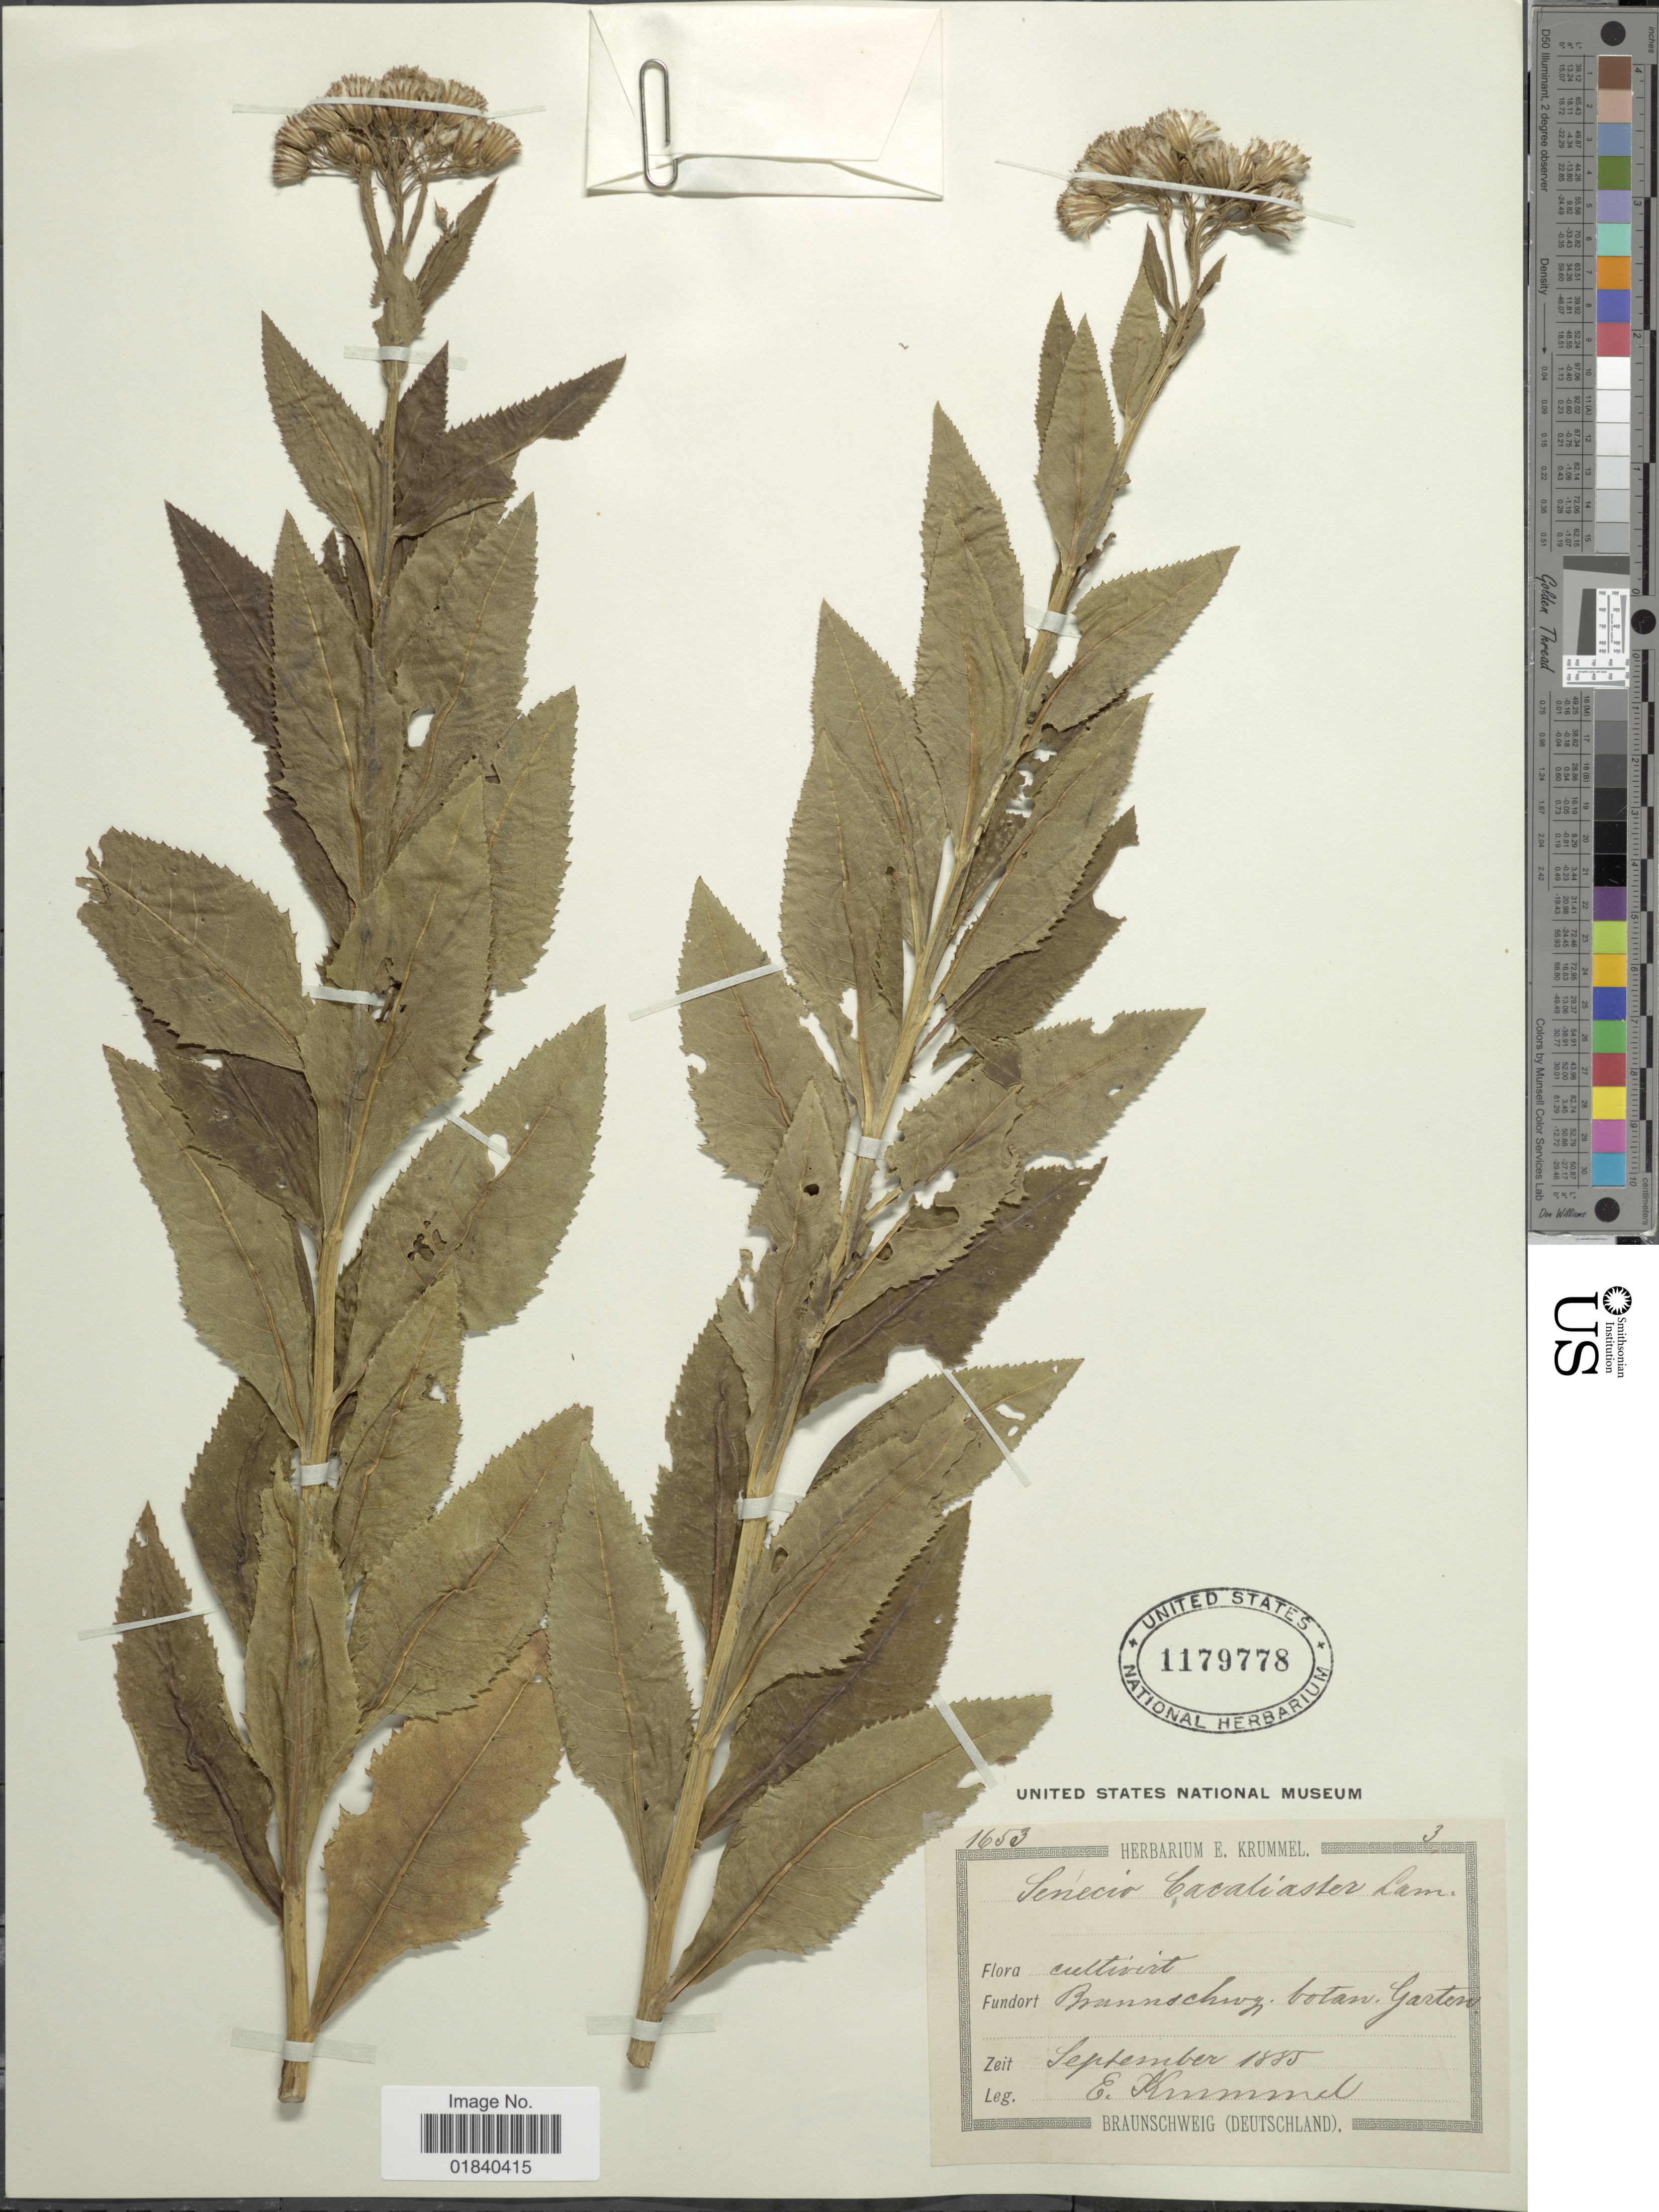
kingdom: Plantae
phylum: Tracheophyta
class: Magnoliopsida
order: Asterales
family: Asteraceae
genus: Senecio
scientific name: Senecio cacaliaster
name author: Lam.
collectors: E. Krummel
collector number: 1653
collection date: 1885-09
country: Germany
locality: Brannschwz, botan, Garten. [interpreted]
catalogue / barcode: US 1179778